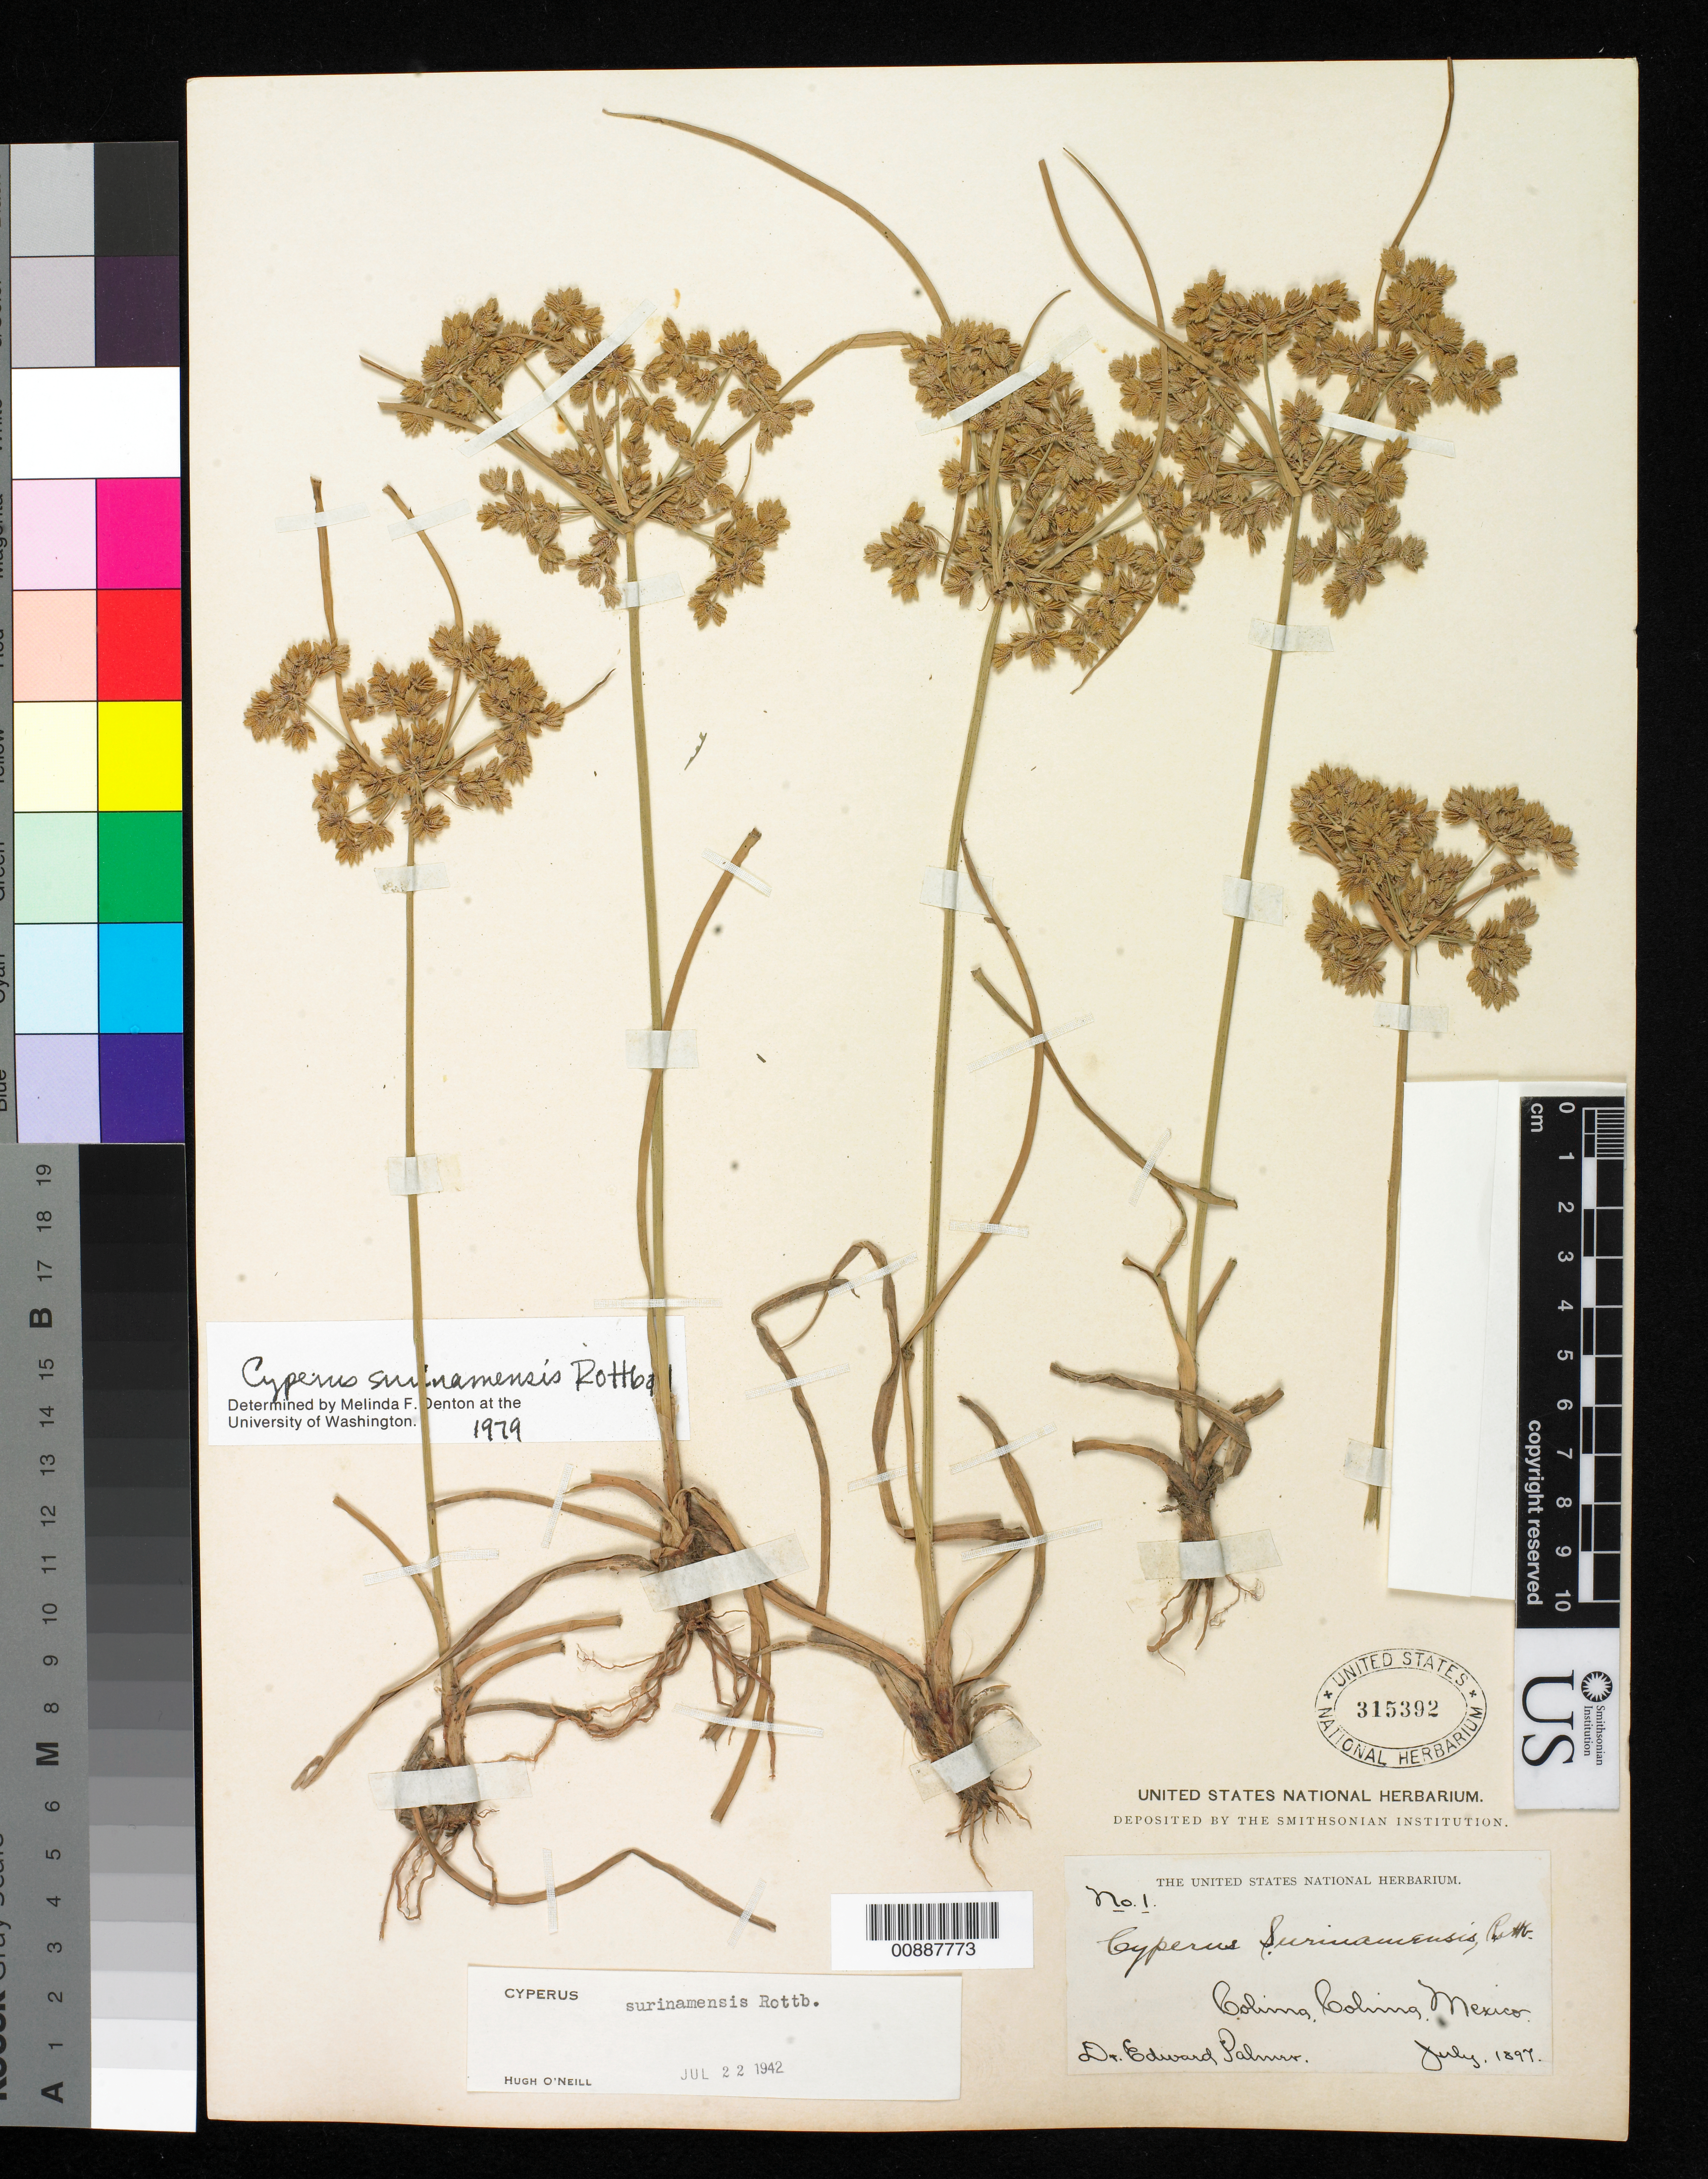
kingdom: Plantae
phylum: Tracheophyta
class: Liliopsida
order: Poales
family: Cyperaceae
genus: Cyperus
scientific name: Cyperus surinamensis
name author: Rottb.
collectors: E. Palmer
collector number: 1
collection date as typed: Jul 1897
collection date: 1897-07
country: Mexico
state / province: Colima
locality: Colima, Colima.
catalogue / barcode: US 315392